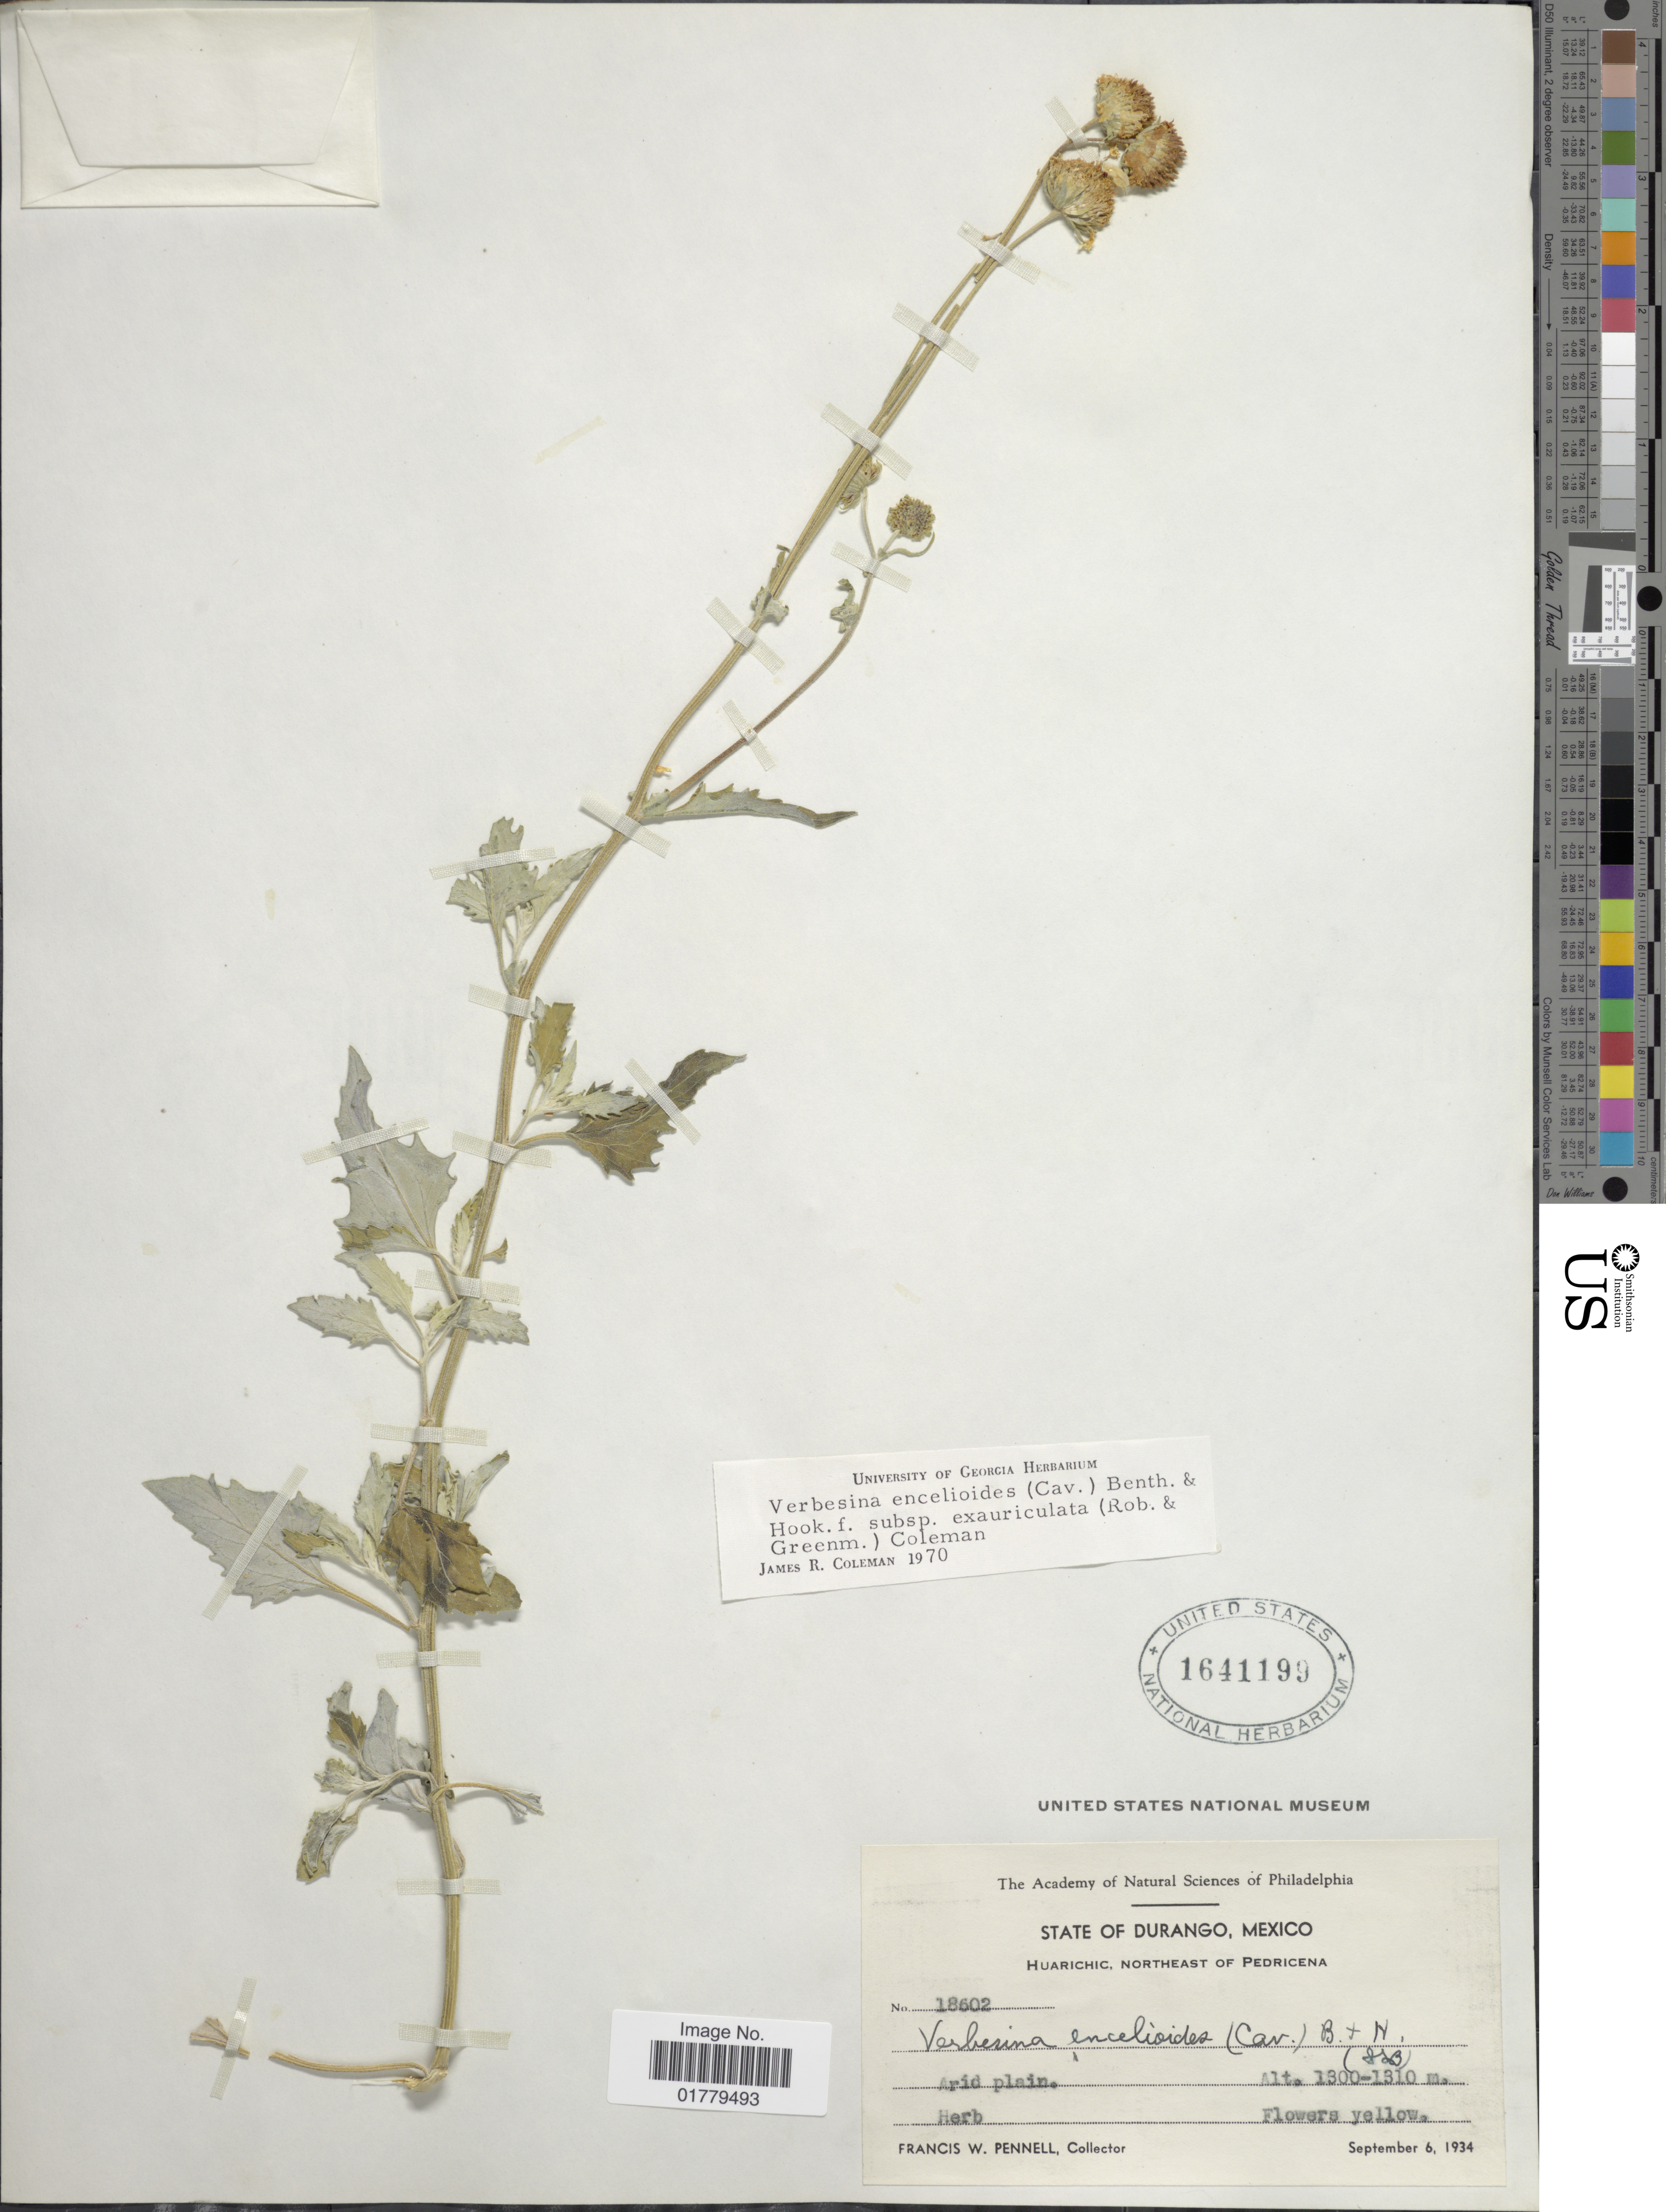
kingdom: Plantae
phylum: Tracheophyta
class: Magnoliopsida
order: Asterales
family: Asteraceae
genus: Verbesina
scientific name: Verbesina encelioides var. cana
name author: (B.L. Rob.) Greenm.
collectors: F. W. Pennell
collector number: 18602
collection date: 1934-09-06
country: Mexico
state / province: Durango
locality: State of Durango, Mexico. Huarichic, Northeast of Pedricena. Arid plain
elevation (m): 1300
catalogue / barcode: US 1641199